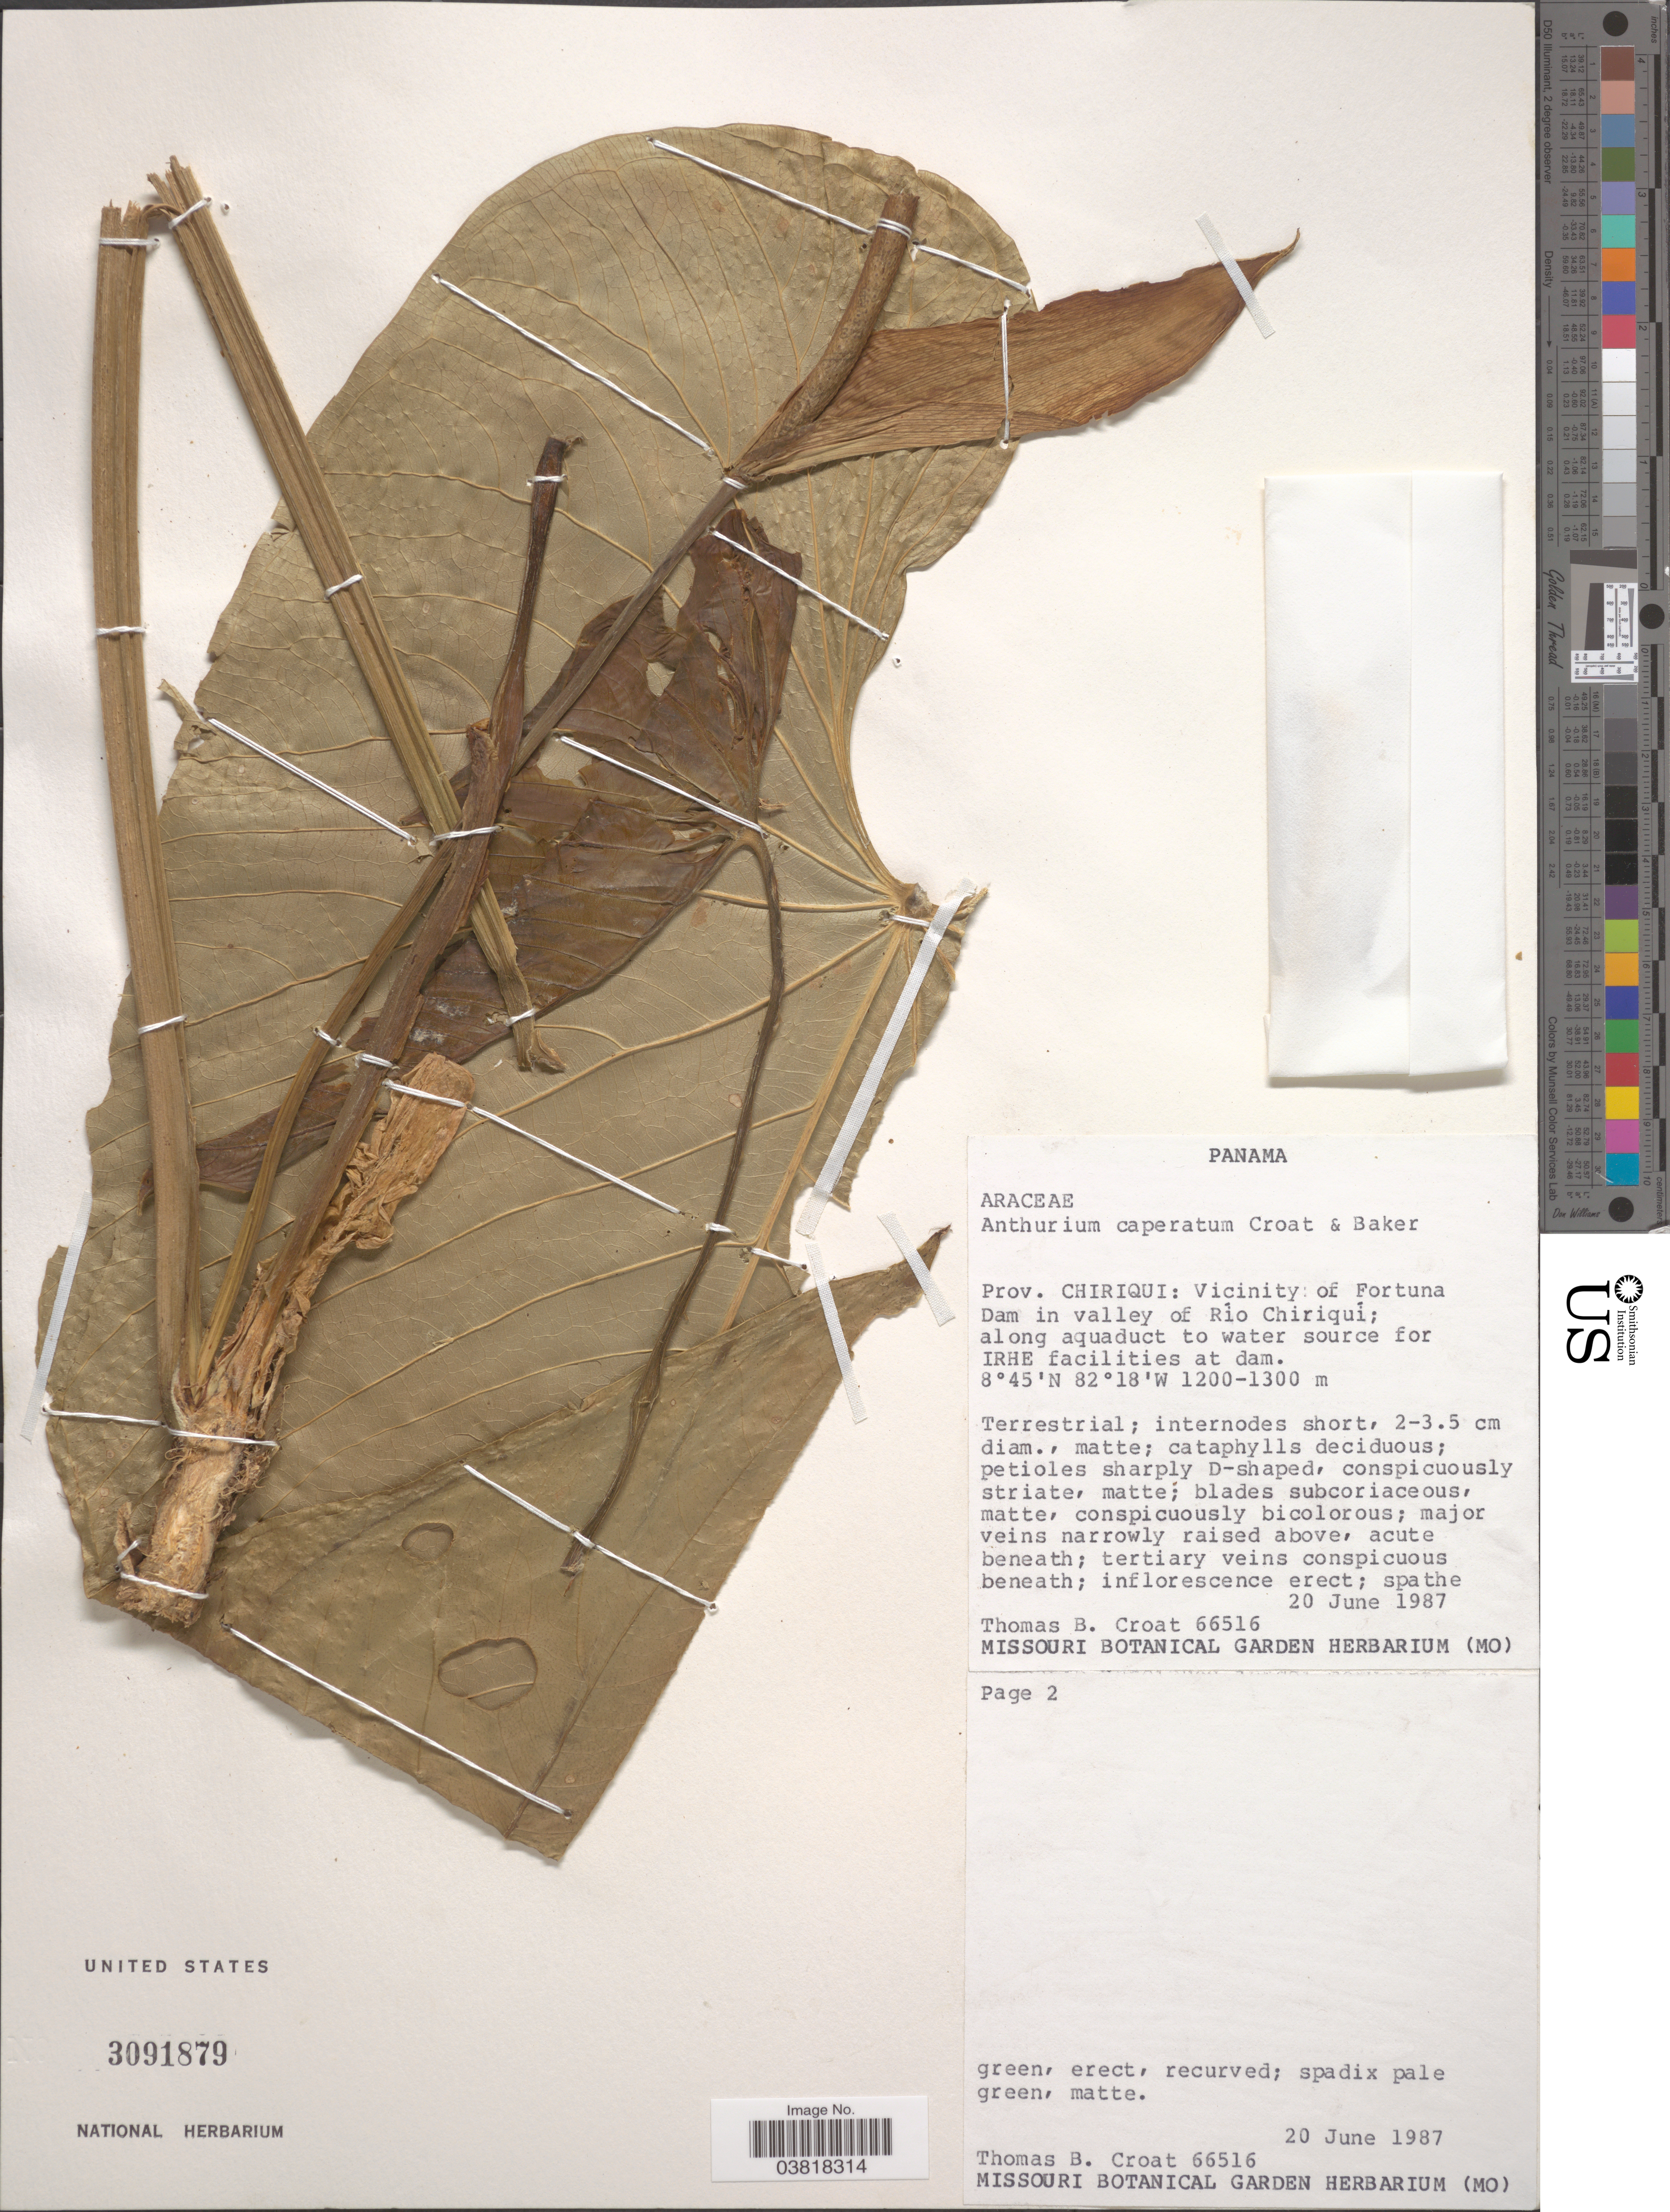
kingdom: Plantae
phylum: Tracheophyta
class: Liliopsida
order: Alismatales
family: Araceae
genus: Anthurium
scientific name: Anthurium caperatum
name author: Croat & R.A. Baker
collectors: T. B. Croat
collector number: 66516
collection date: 1987-06-20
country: Panama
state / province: Chiriqui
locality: Vicinity of Fortuna Dam in valley of Rio Chiriqui; along aqueduct to water source for IRHE facilities at dam.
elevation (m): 1200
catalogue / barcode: US 3091879